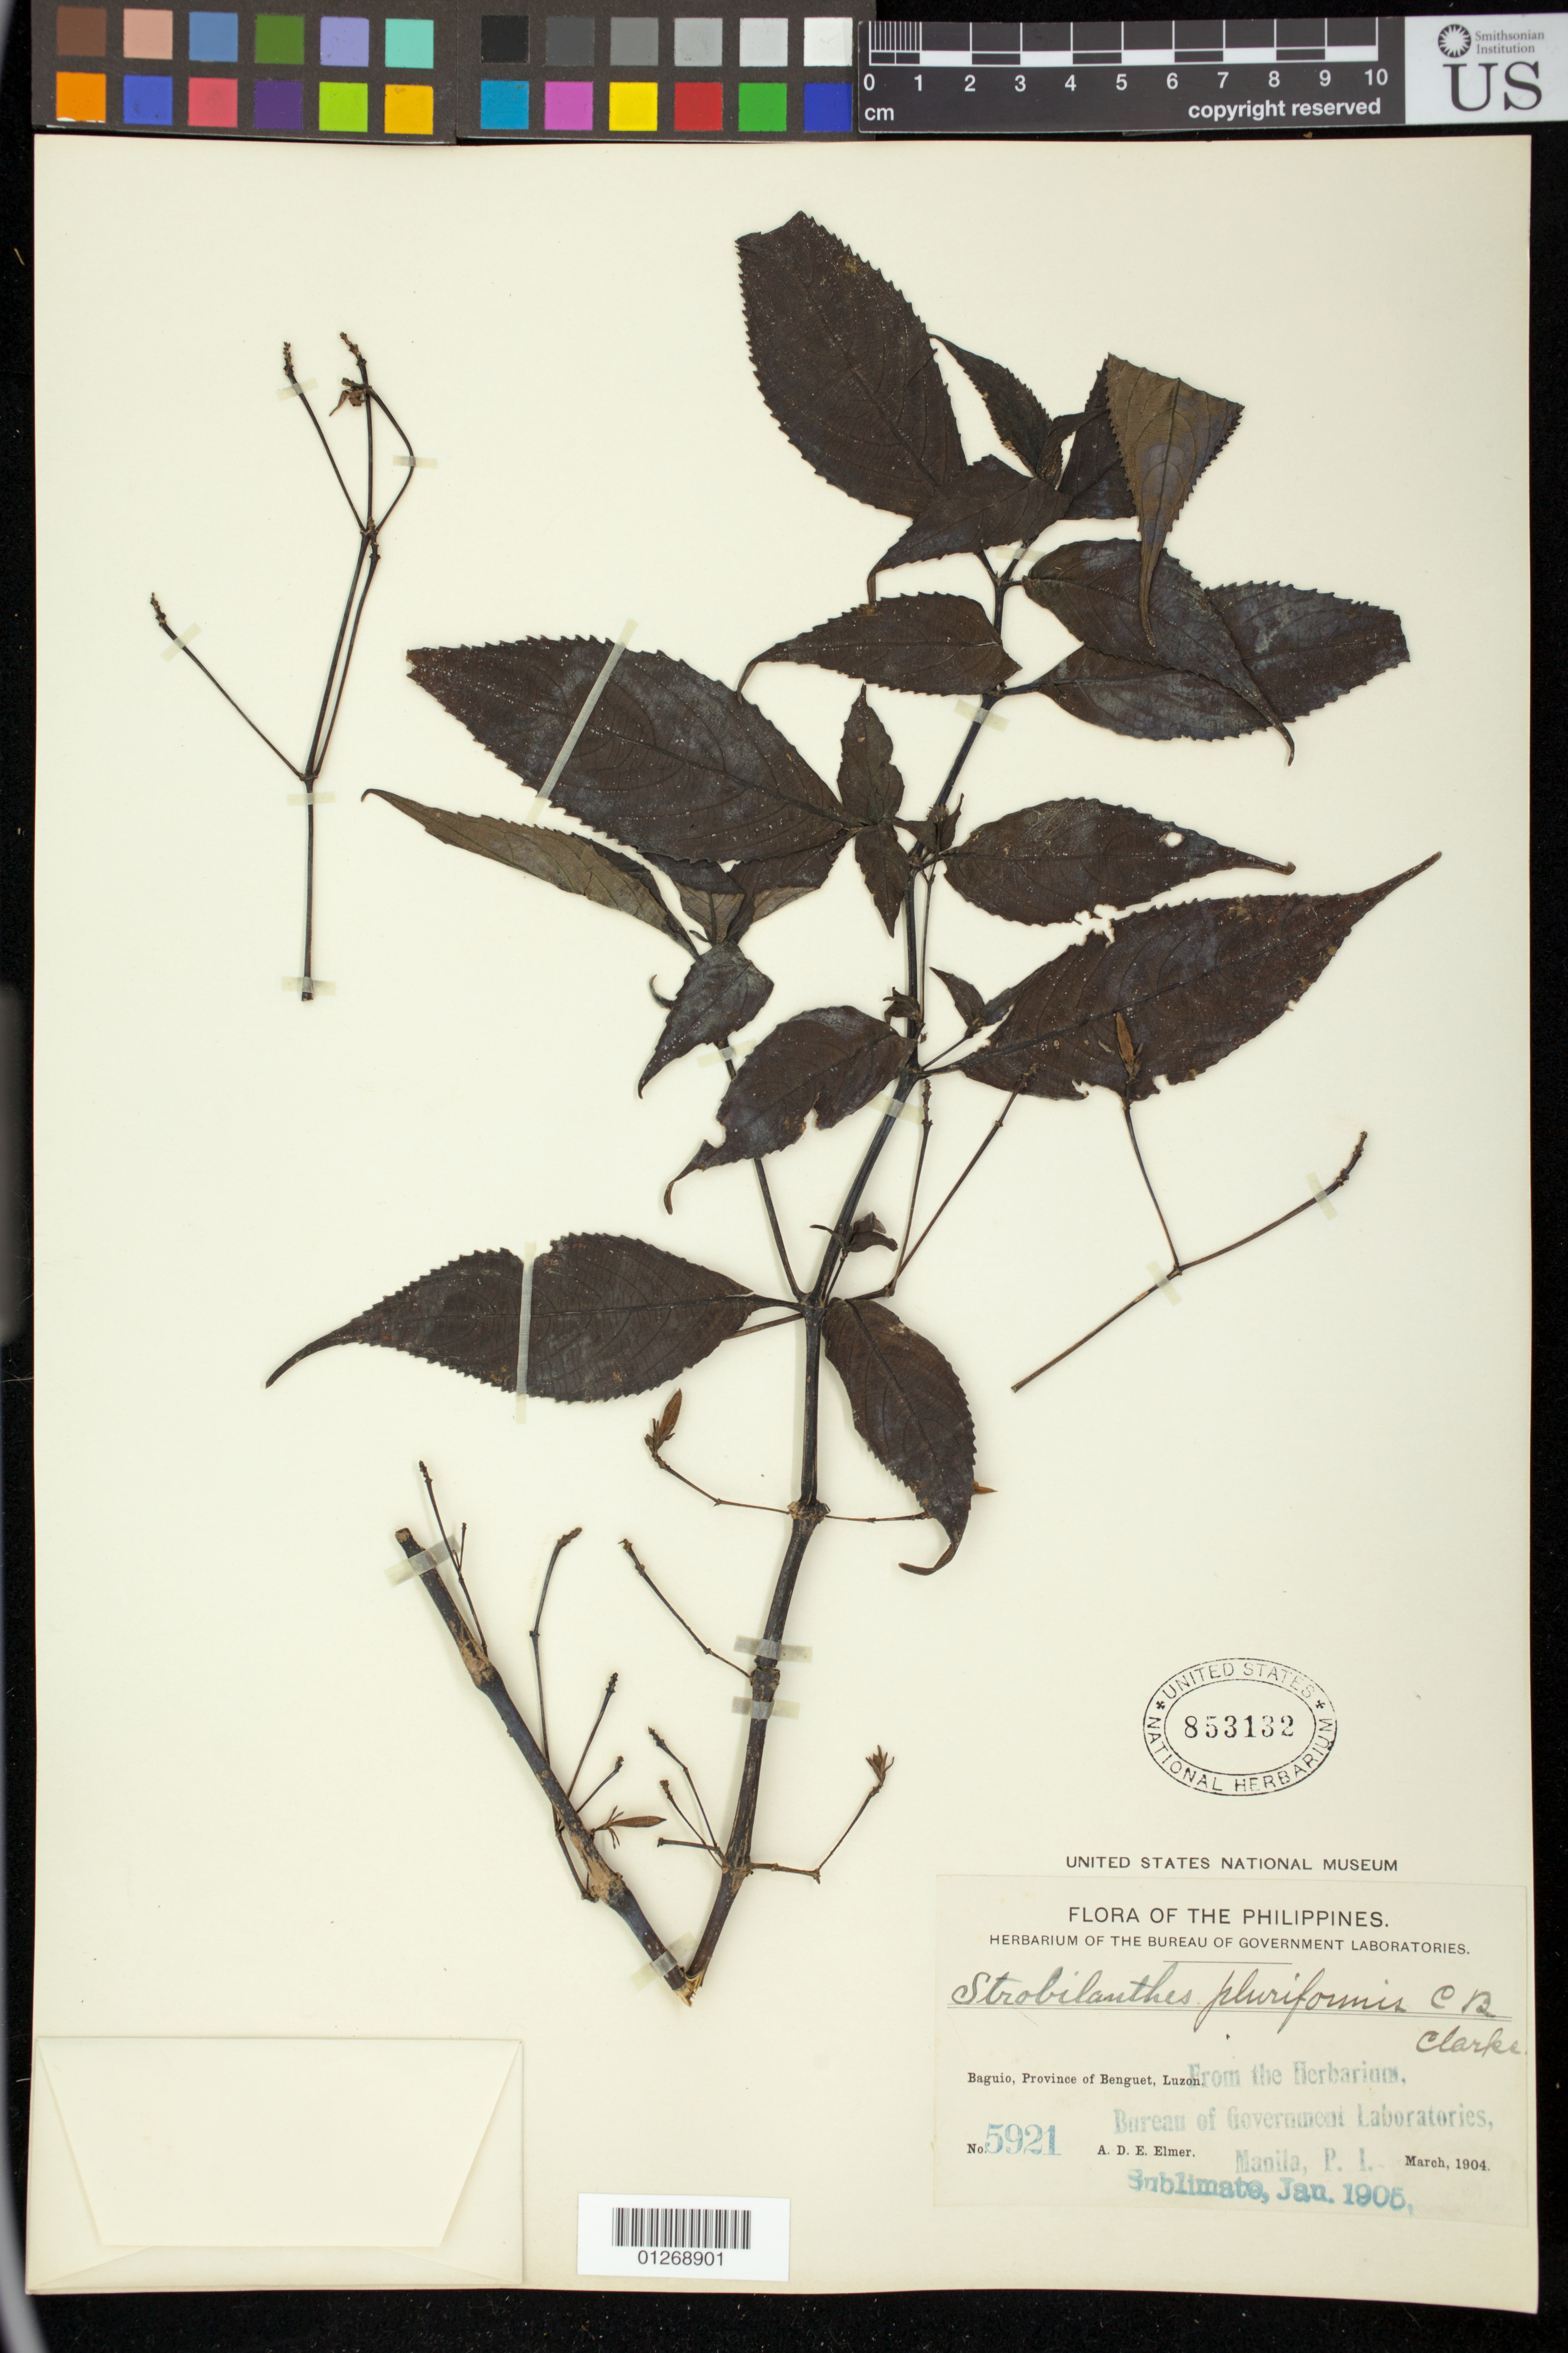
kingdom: Plantae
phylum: Tracheophyta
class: Magnoliopsida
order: Lamiales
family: Acanthaceae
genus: Strobilanthes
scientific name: Strobilanthes pluriformis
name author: C.B. Clarke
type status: Isosyntype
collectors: A. D. E. Elmer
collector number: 5921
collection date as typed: Mar 1904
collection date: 1904-03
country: Philippines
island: Luzon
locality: Baguio, Province of Benguet, Luzon.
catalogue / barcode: US 853132